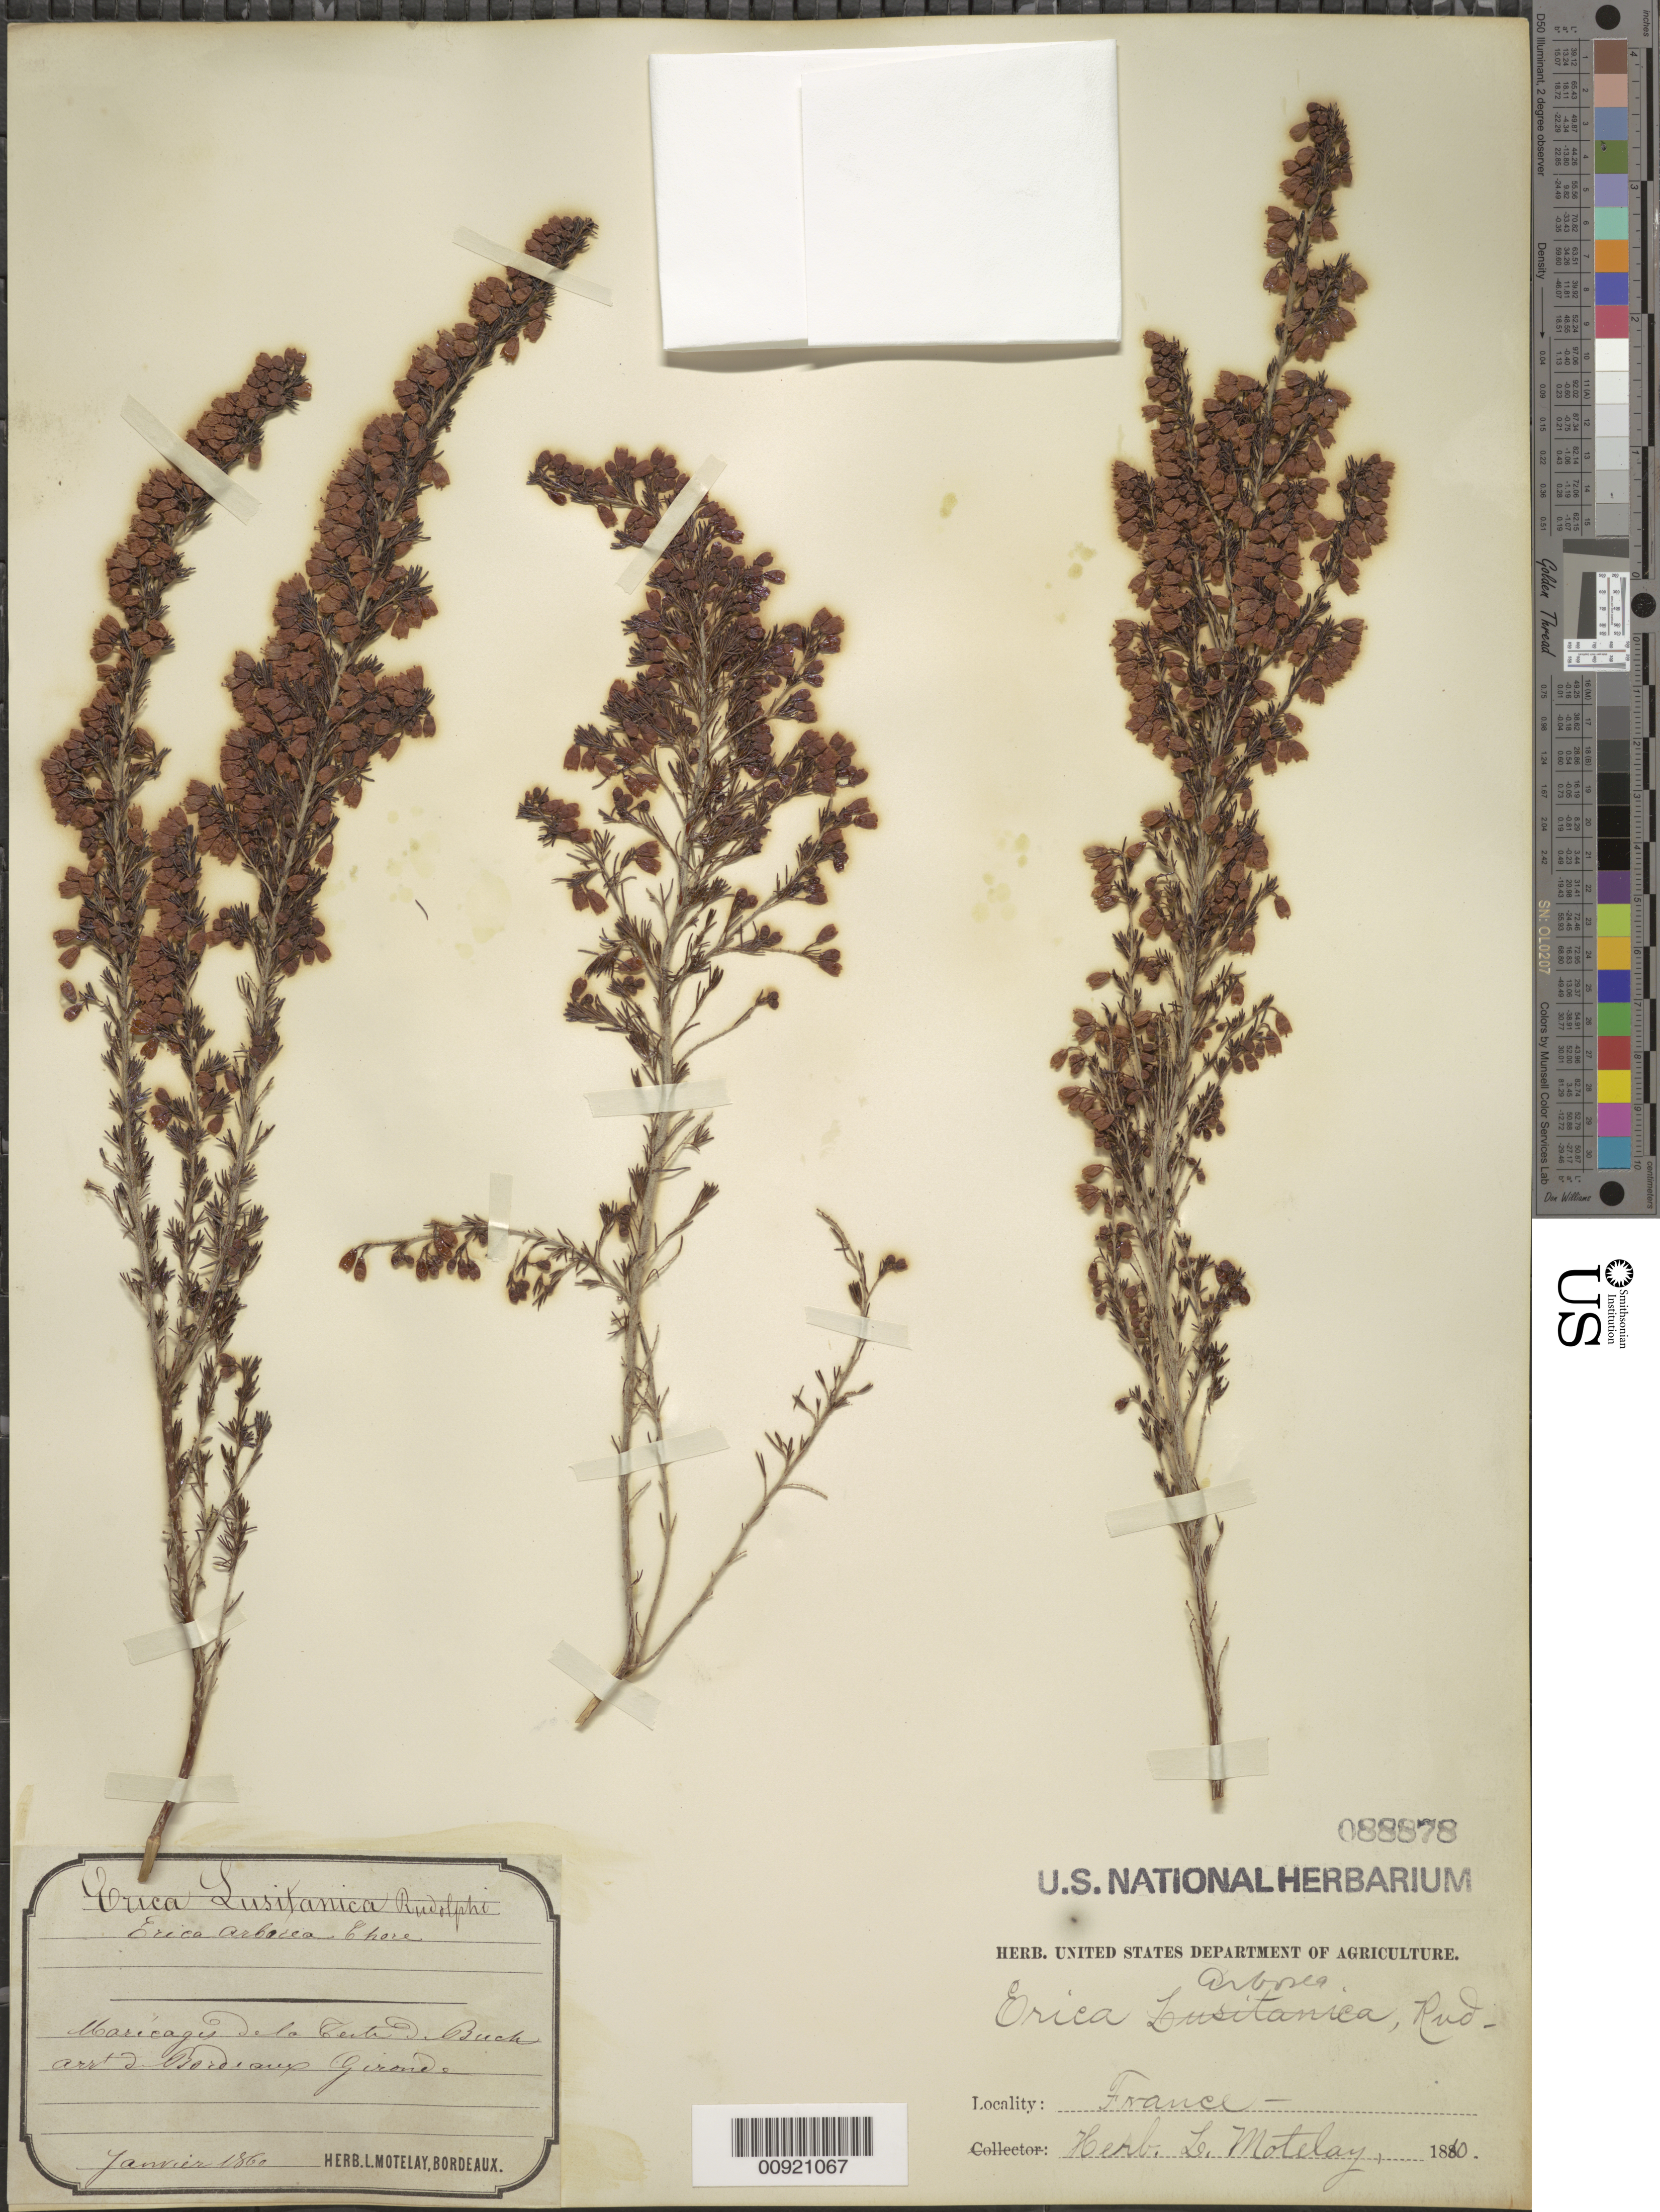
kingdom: Plantae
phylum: Tracheophyta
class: Magnoliopsida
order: Ericales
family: Ericaceae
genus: Erica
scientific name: Erica arborea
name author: L.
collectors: L. Motelay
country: Portugal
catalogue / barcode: US 88878